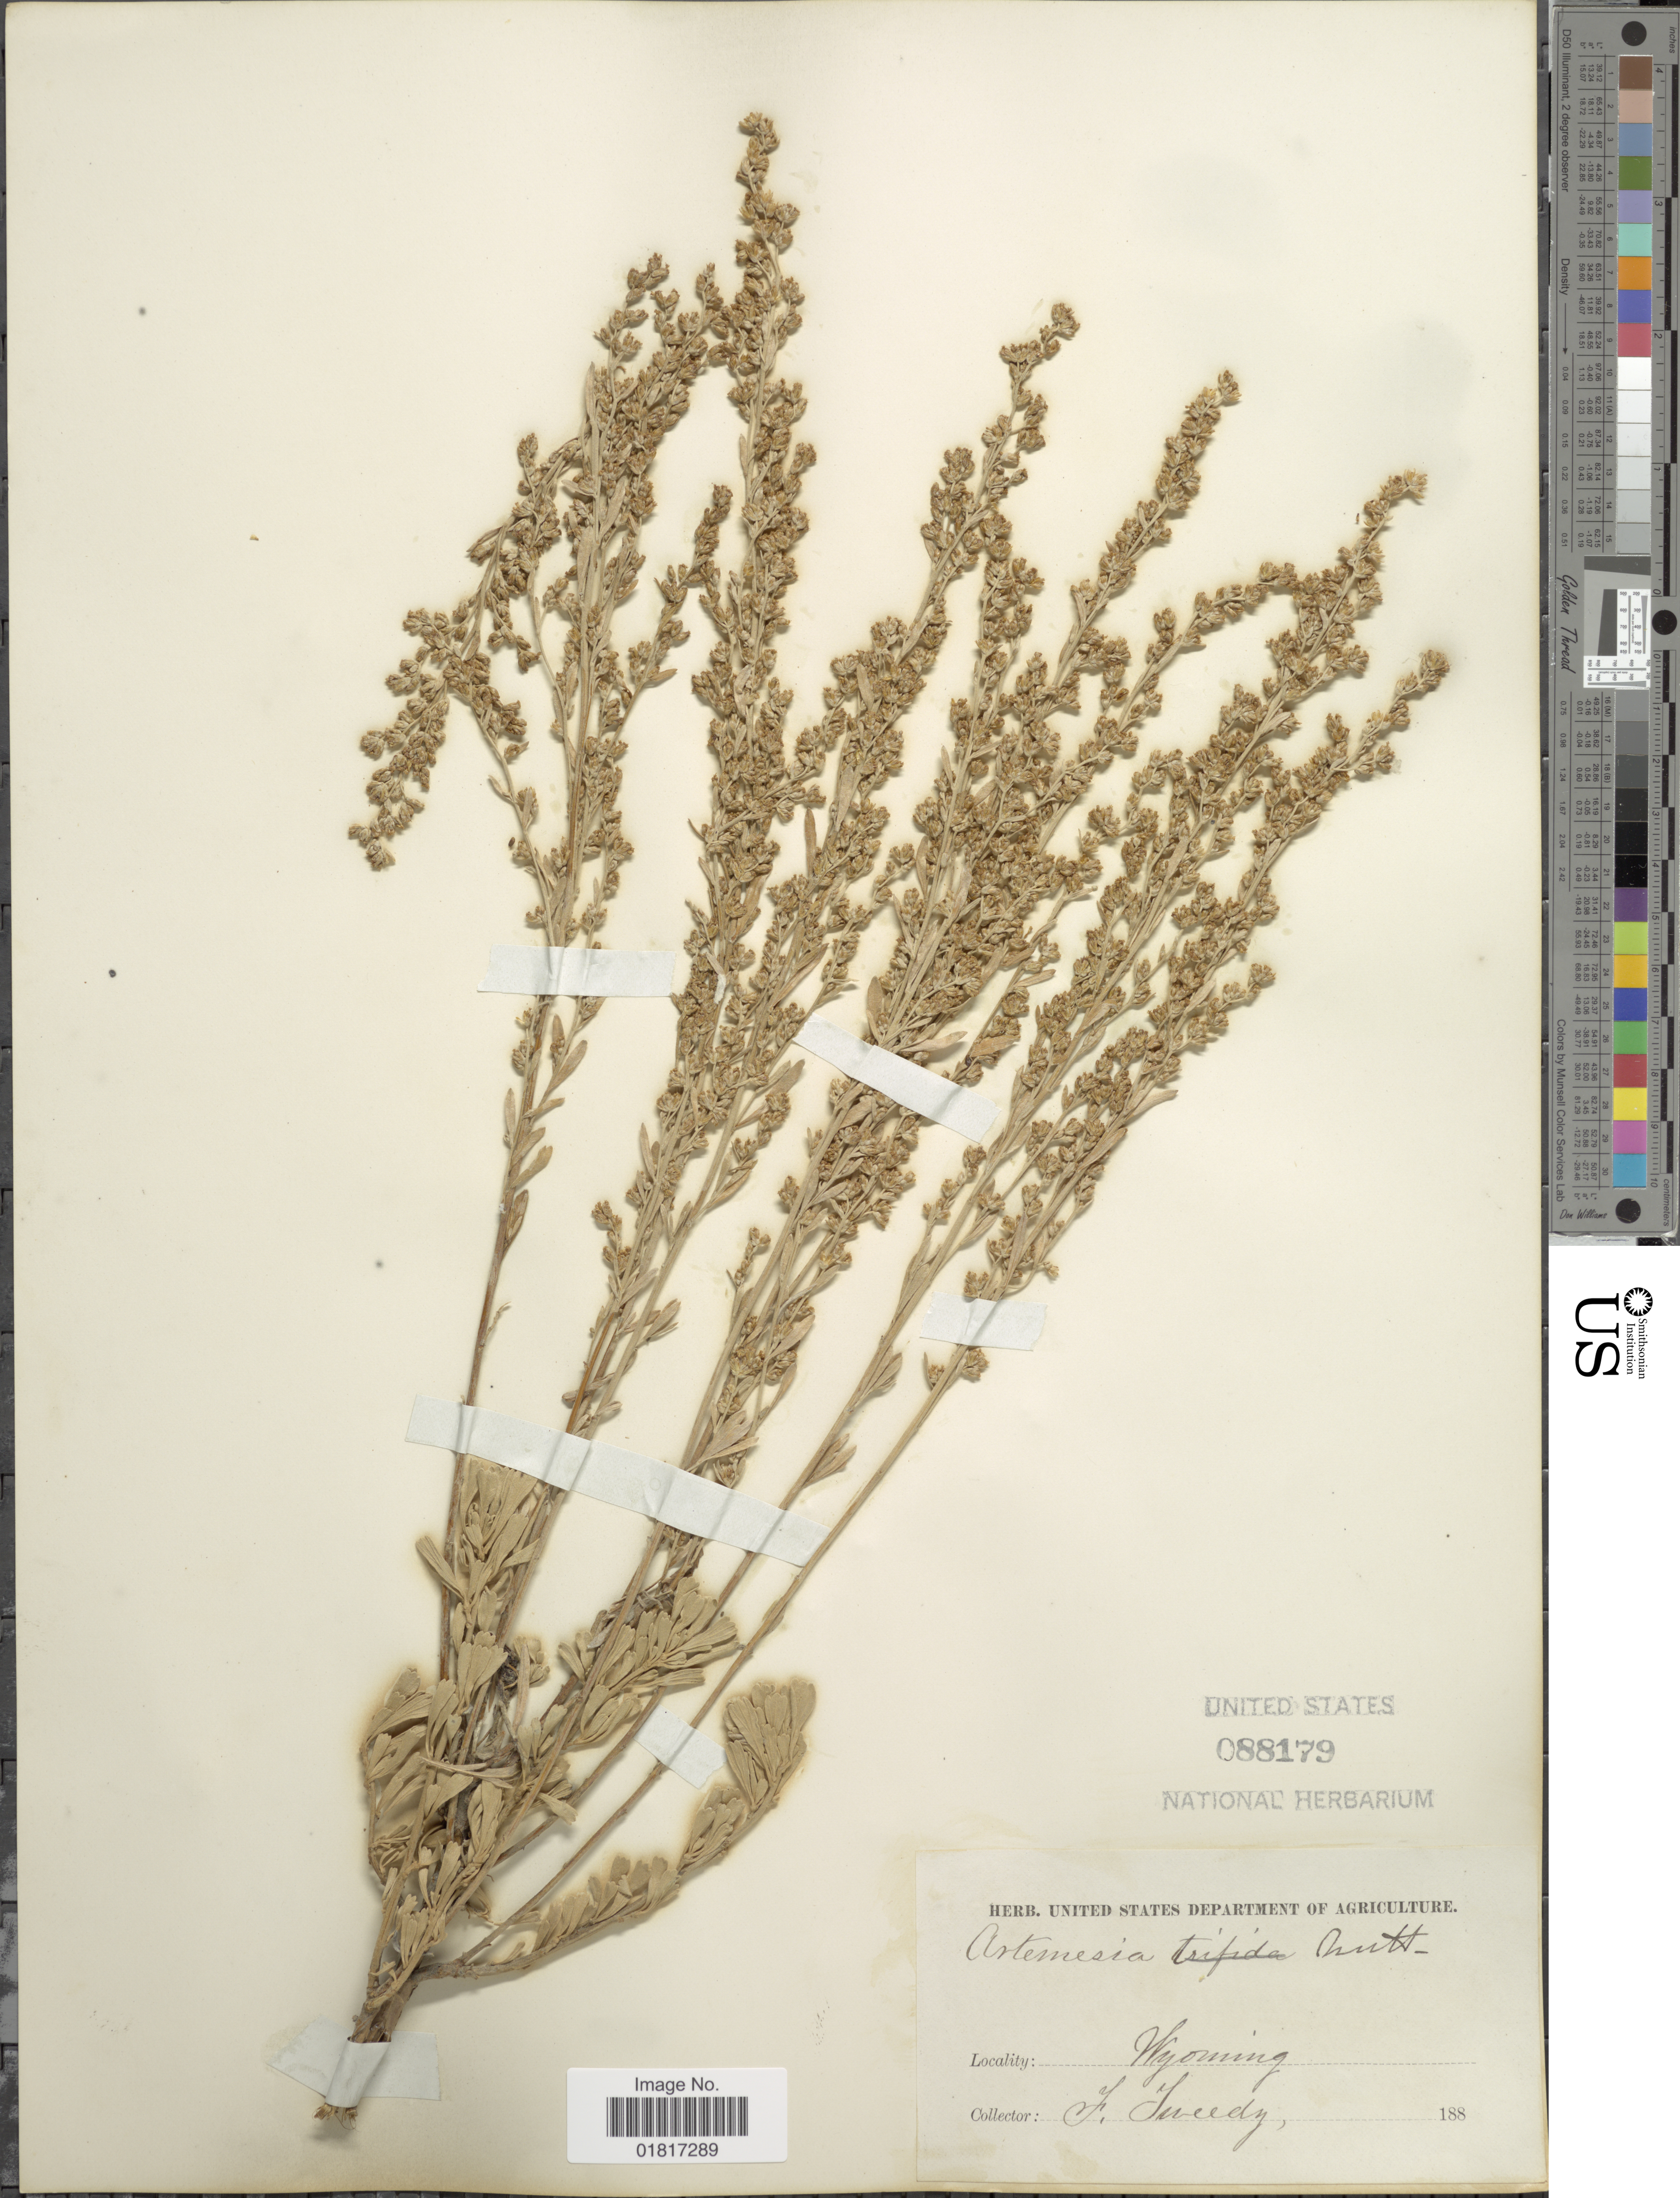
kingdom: Plantae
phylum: Tracheophyta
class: Magnoliopsida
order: Asterales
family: Asteraceae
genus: Artemisia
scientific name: Artemisia tridentata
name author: Nutt.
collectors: F. Tweedy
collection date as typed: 188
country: United States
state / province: Wyoming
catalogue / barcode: US 88179